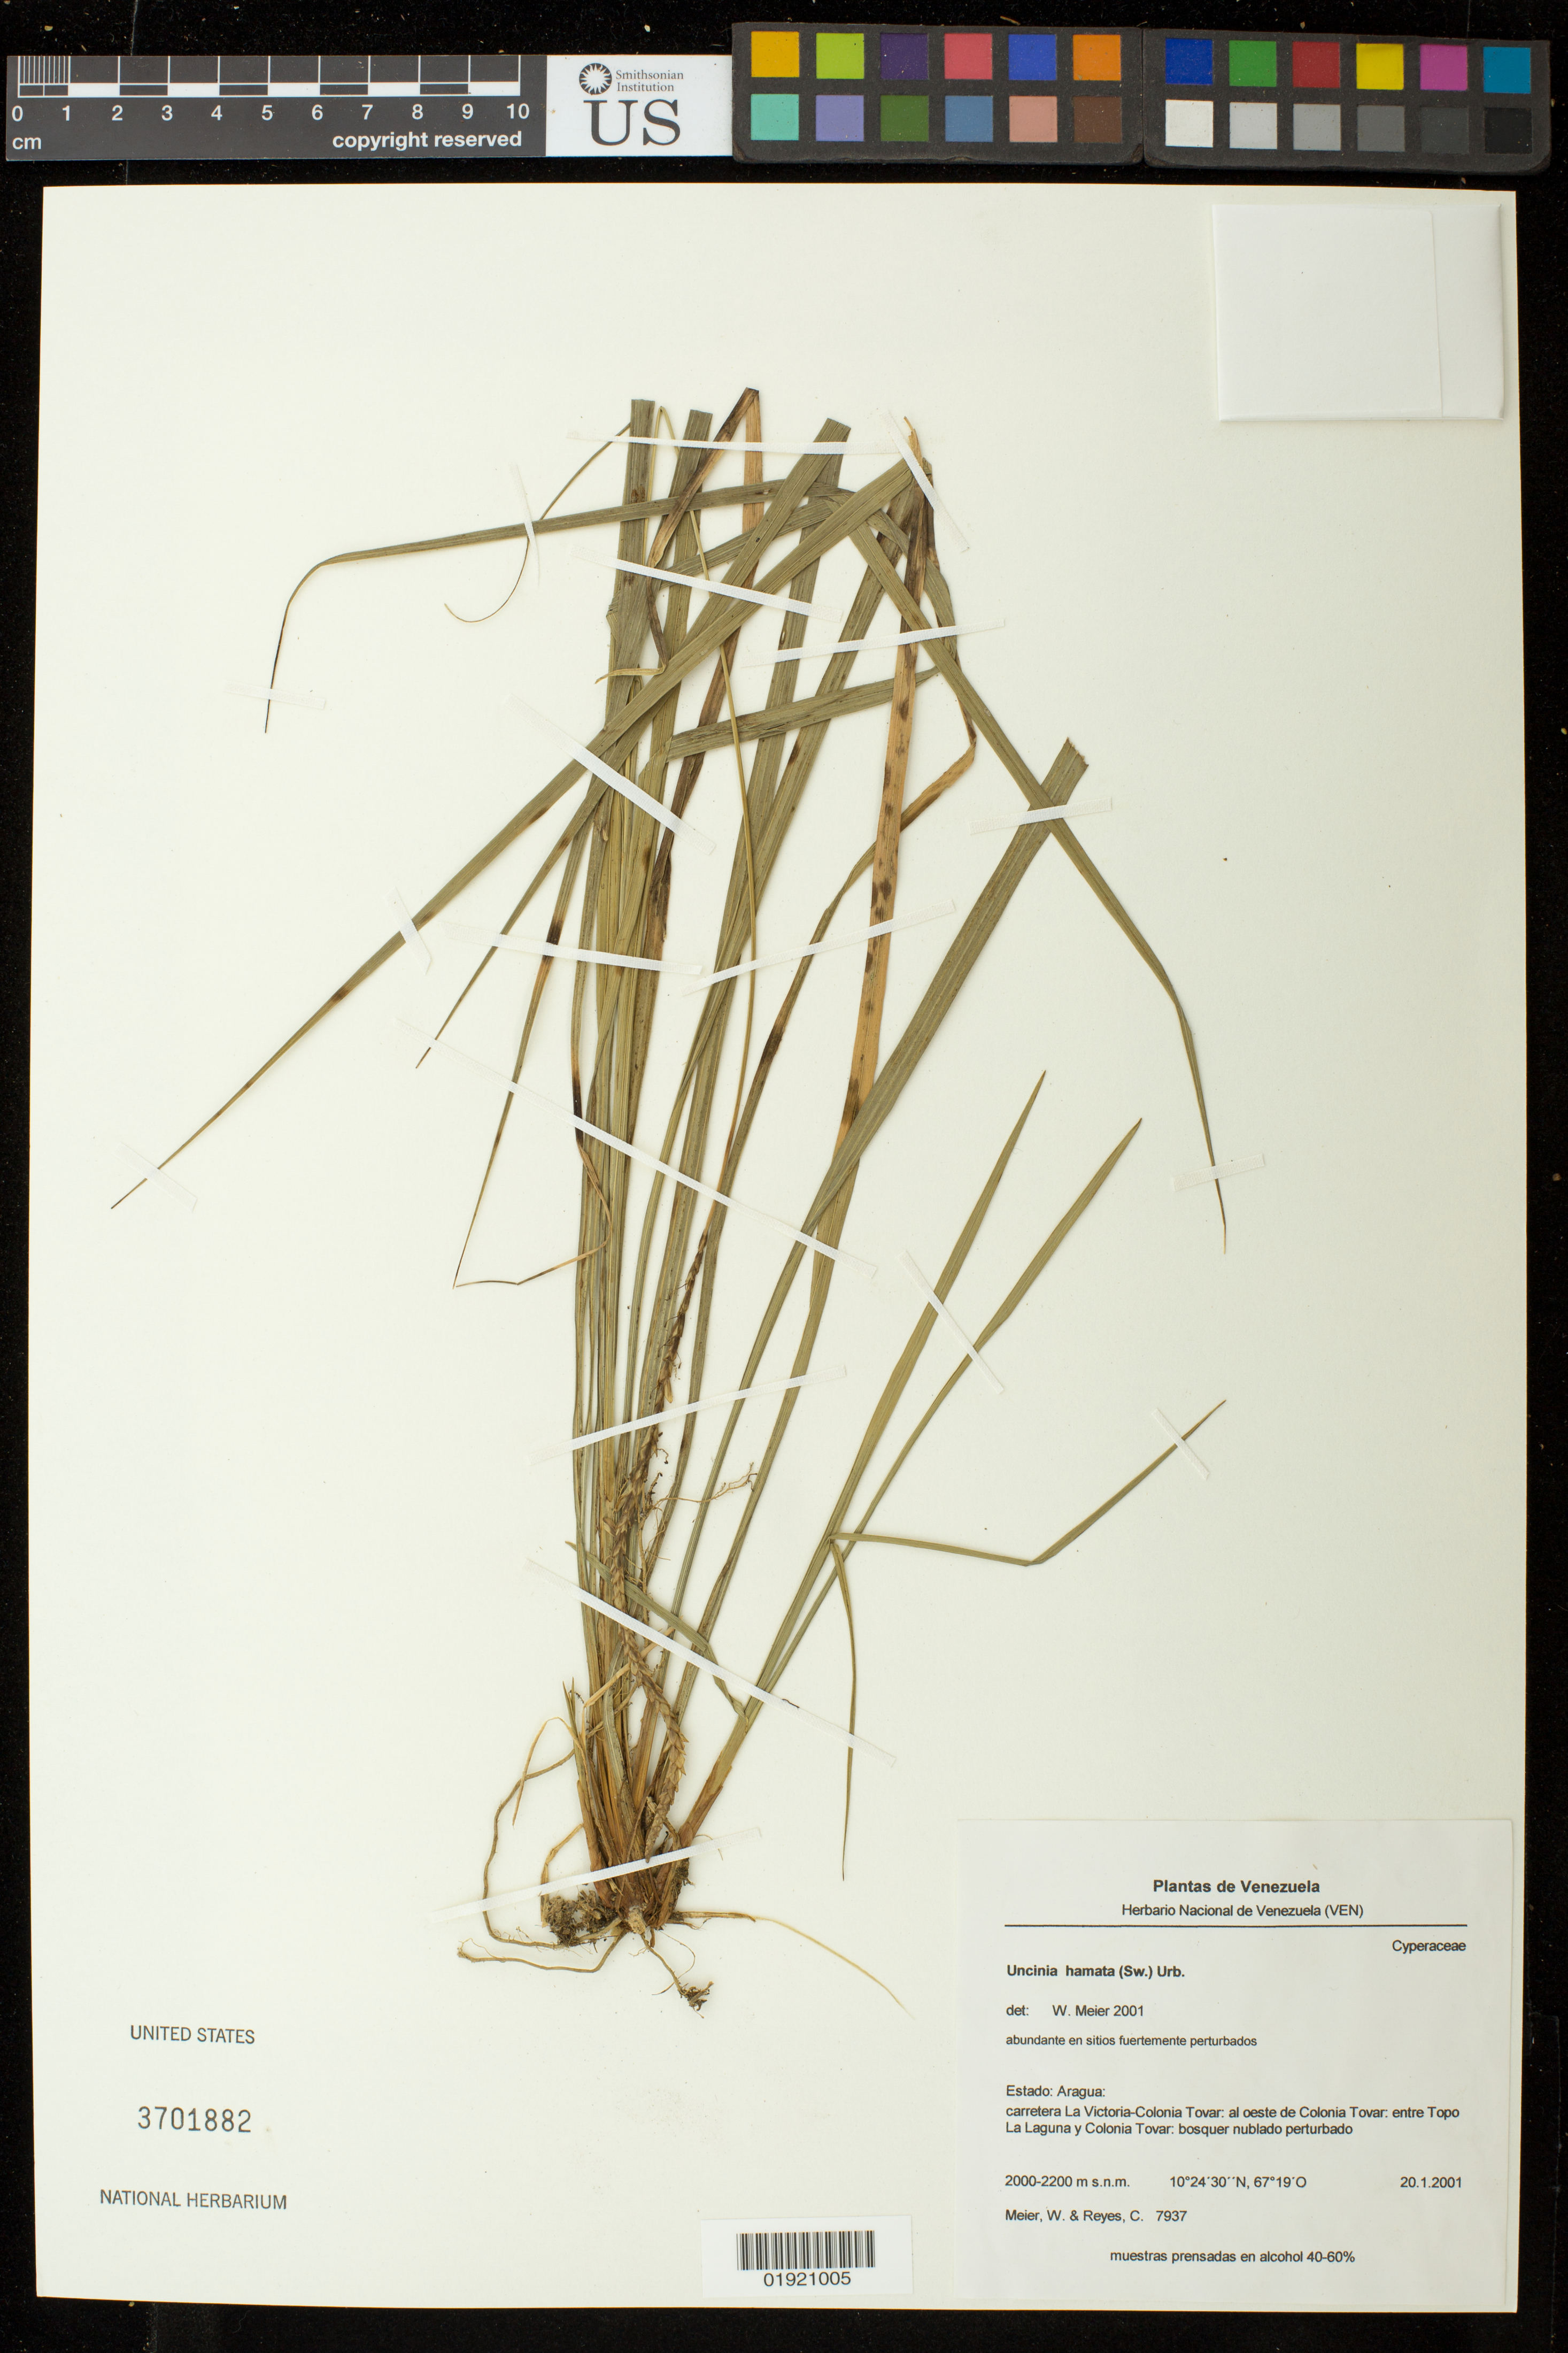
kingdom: Plantae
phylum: Tracheophyta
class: Liliopsida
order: Poales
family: Cyperaceae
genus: Carex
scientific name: Carex hamata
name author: Sw.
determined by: Strong, M. T., (US), Smithsonian Institution - National Museum of Natural History (UNITED STATES)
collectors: W. Meier & C. Reyes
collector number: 7937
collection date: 2001-01-20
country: Venezuela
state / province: Aragua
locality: Estado: Aragua: carretera La Victoria-Colonia Tovar: al oeste de Colonia Tovar: entre Topo La Laguna y Colonia Tovar.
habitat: Abundante en sitios fuertemente perturbados. Bosquer nublado perturbado.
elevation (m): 2000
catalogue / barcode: US 3701882